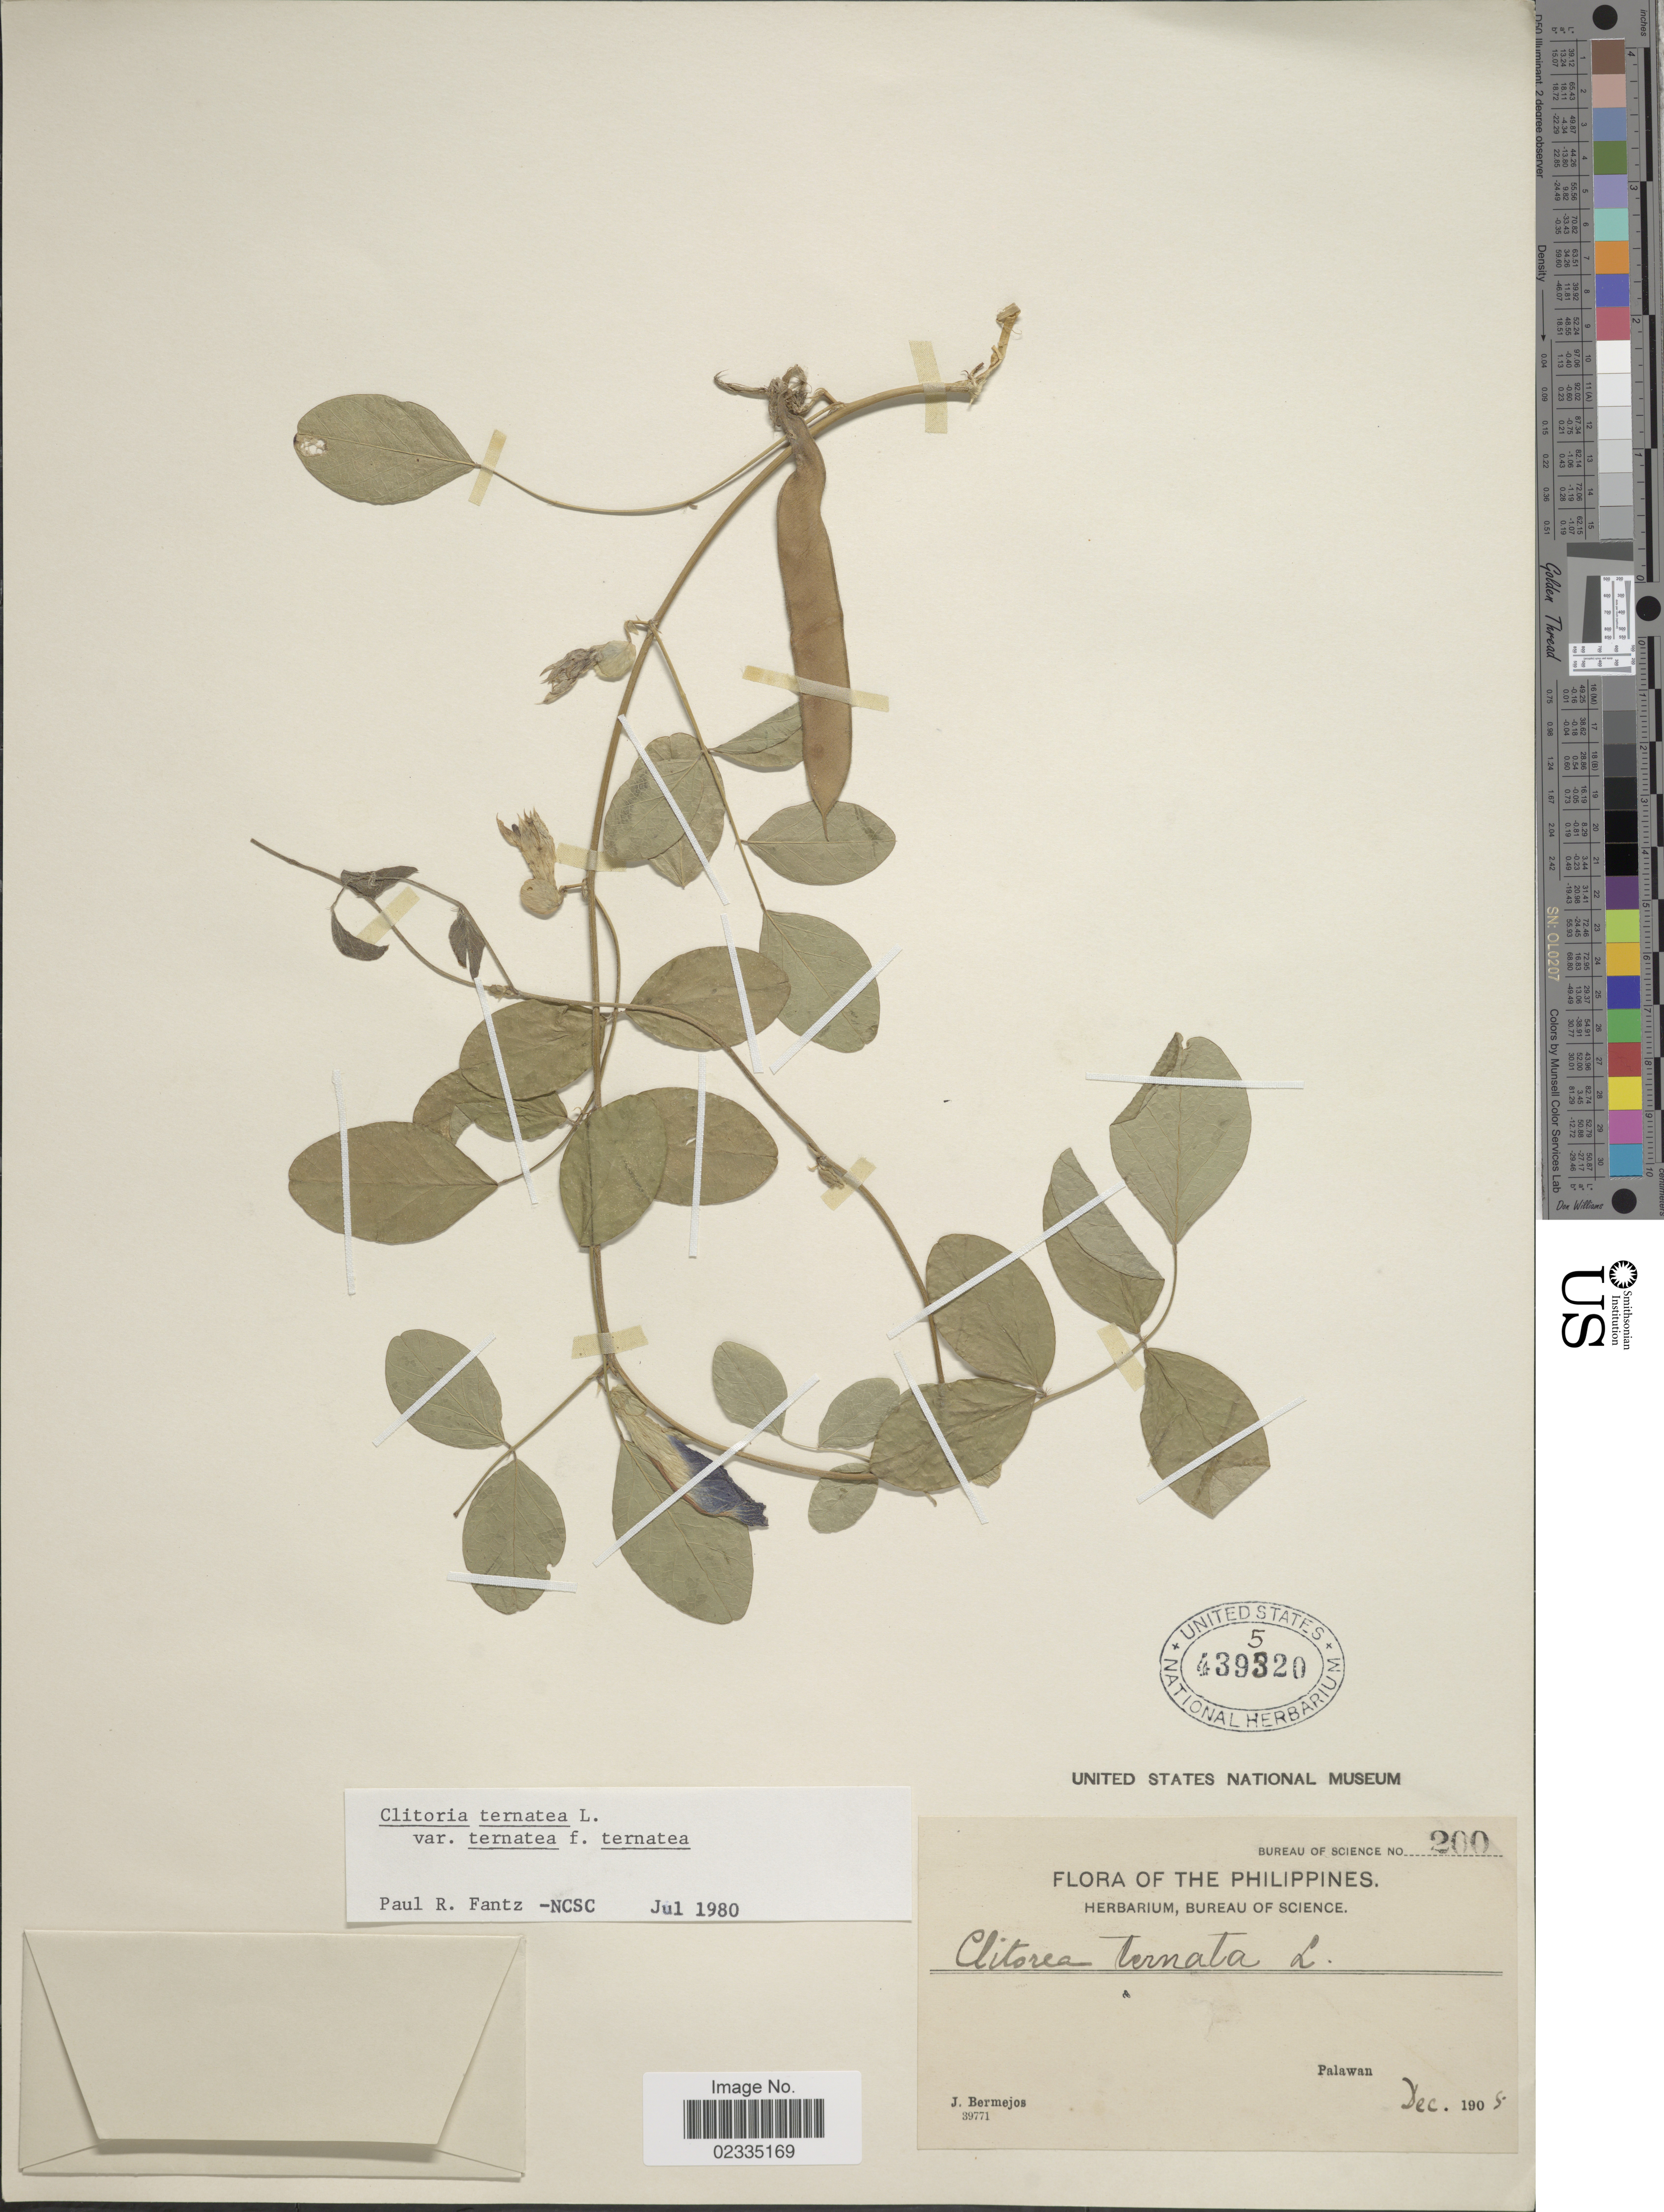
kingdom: Plantae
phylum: Tracheophyta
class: Magnoliopsida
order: Fabales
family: Fabaceae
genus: Clitoria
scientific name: Clitoria ternatea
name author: L.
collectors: J. Bermejos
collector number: Bureau of Science 200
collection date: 1905-12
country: Philippines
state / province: Mimaropa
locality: Palawan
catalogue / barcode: US 439520